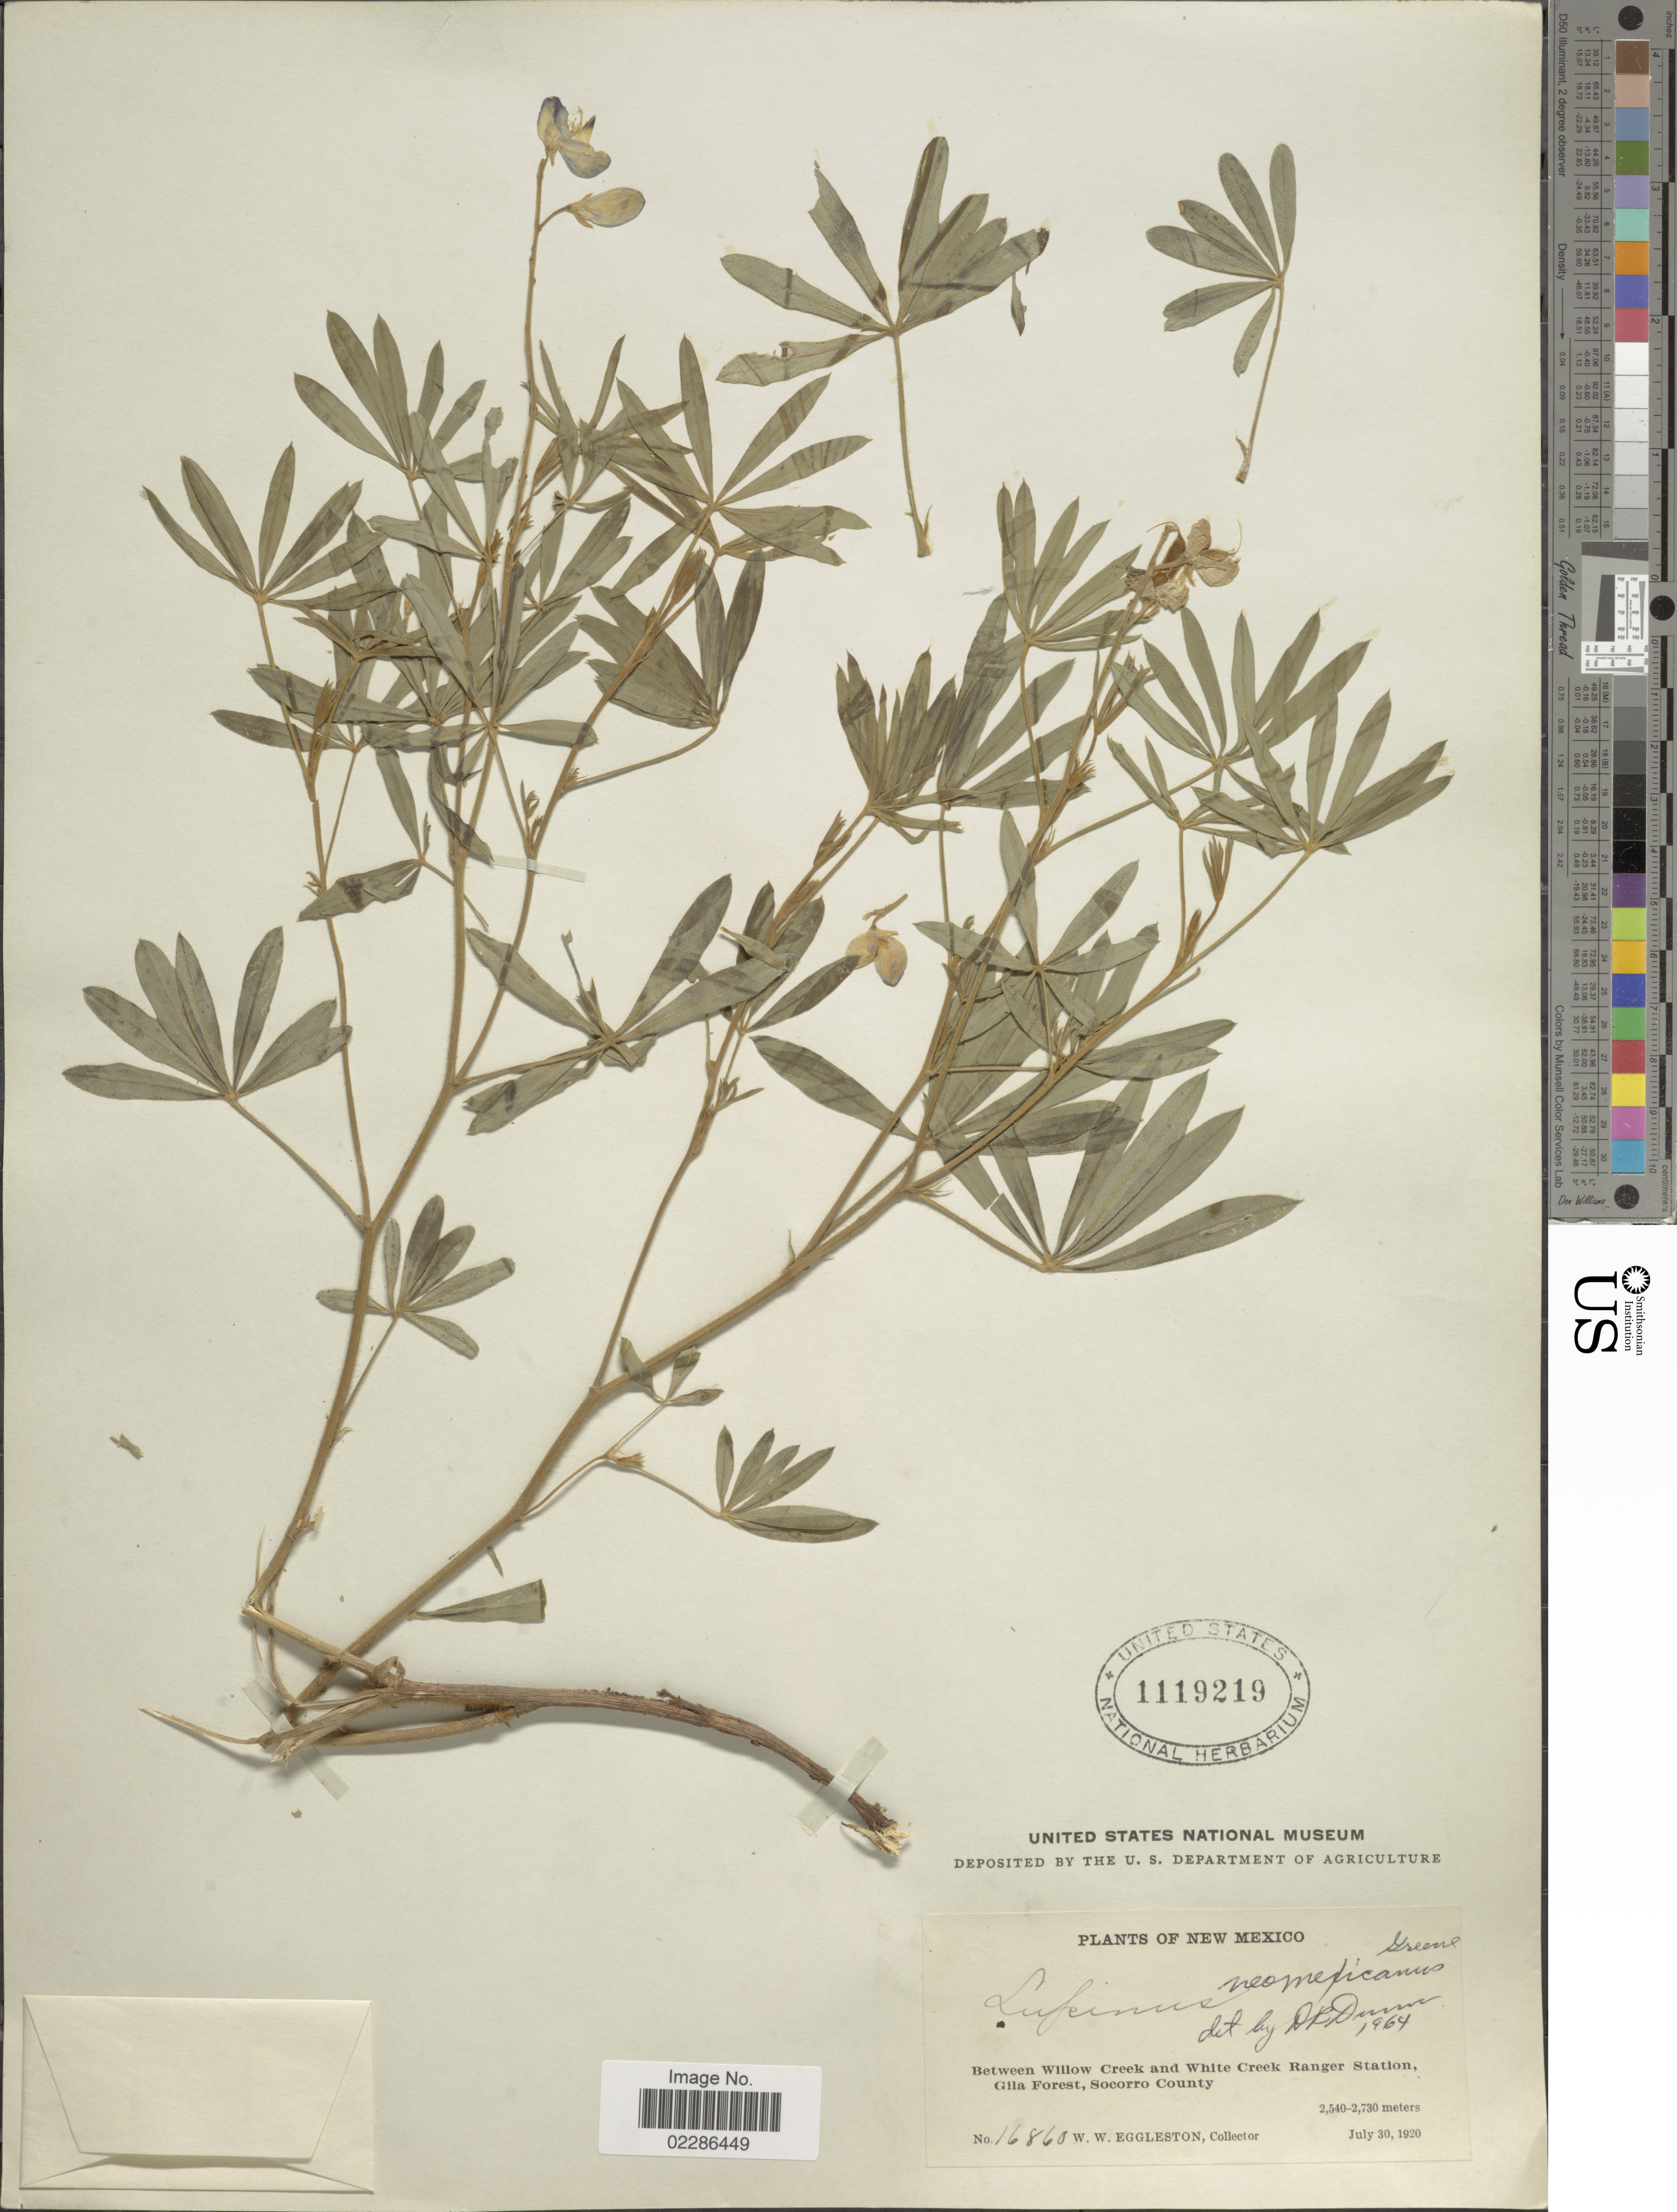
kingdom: Plantae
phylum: Tracheophyta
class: Magnoliopsida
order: Fabales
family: Fabaceae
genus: Lupinus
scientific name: Lupinus neomexicanus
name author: Greene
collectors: W. W. Eggleston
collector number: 16863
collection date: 1920-07-30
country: United States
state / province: New Mexico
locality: Between Willow Creek and White Creek Ranger Station, Gila Forest, Socorro County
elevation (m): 2540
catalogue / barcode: US 1119219